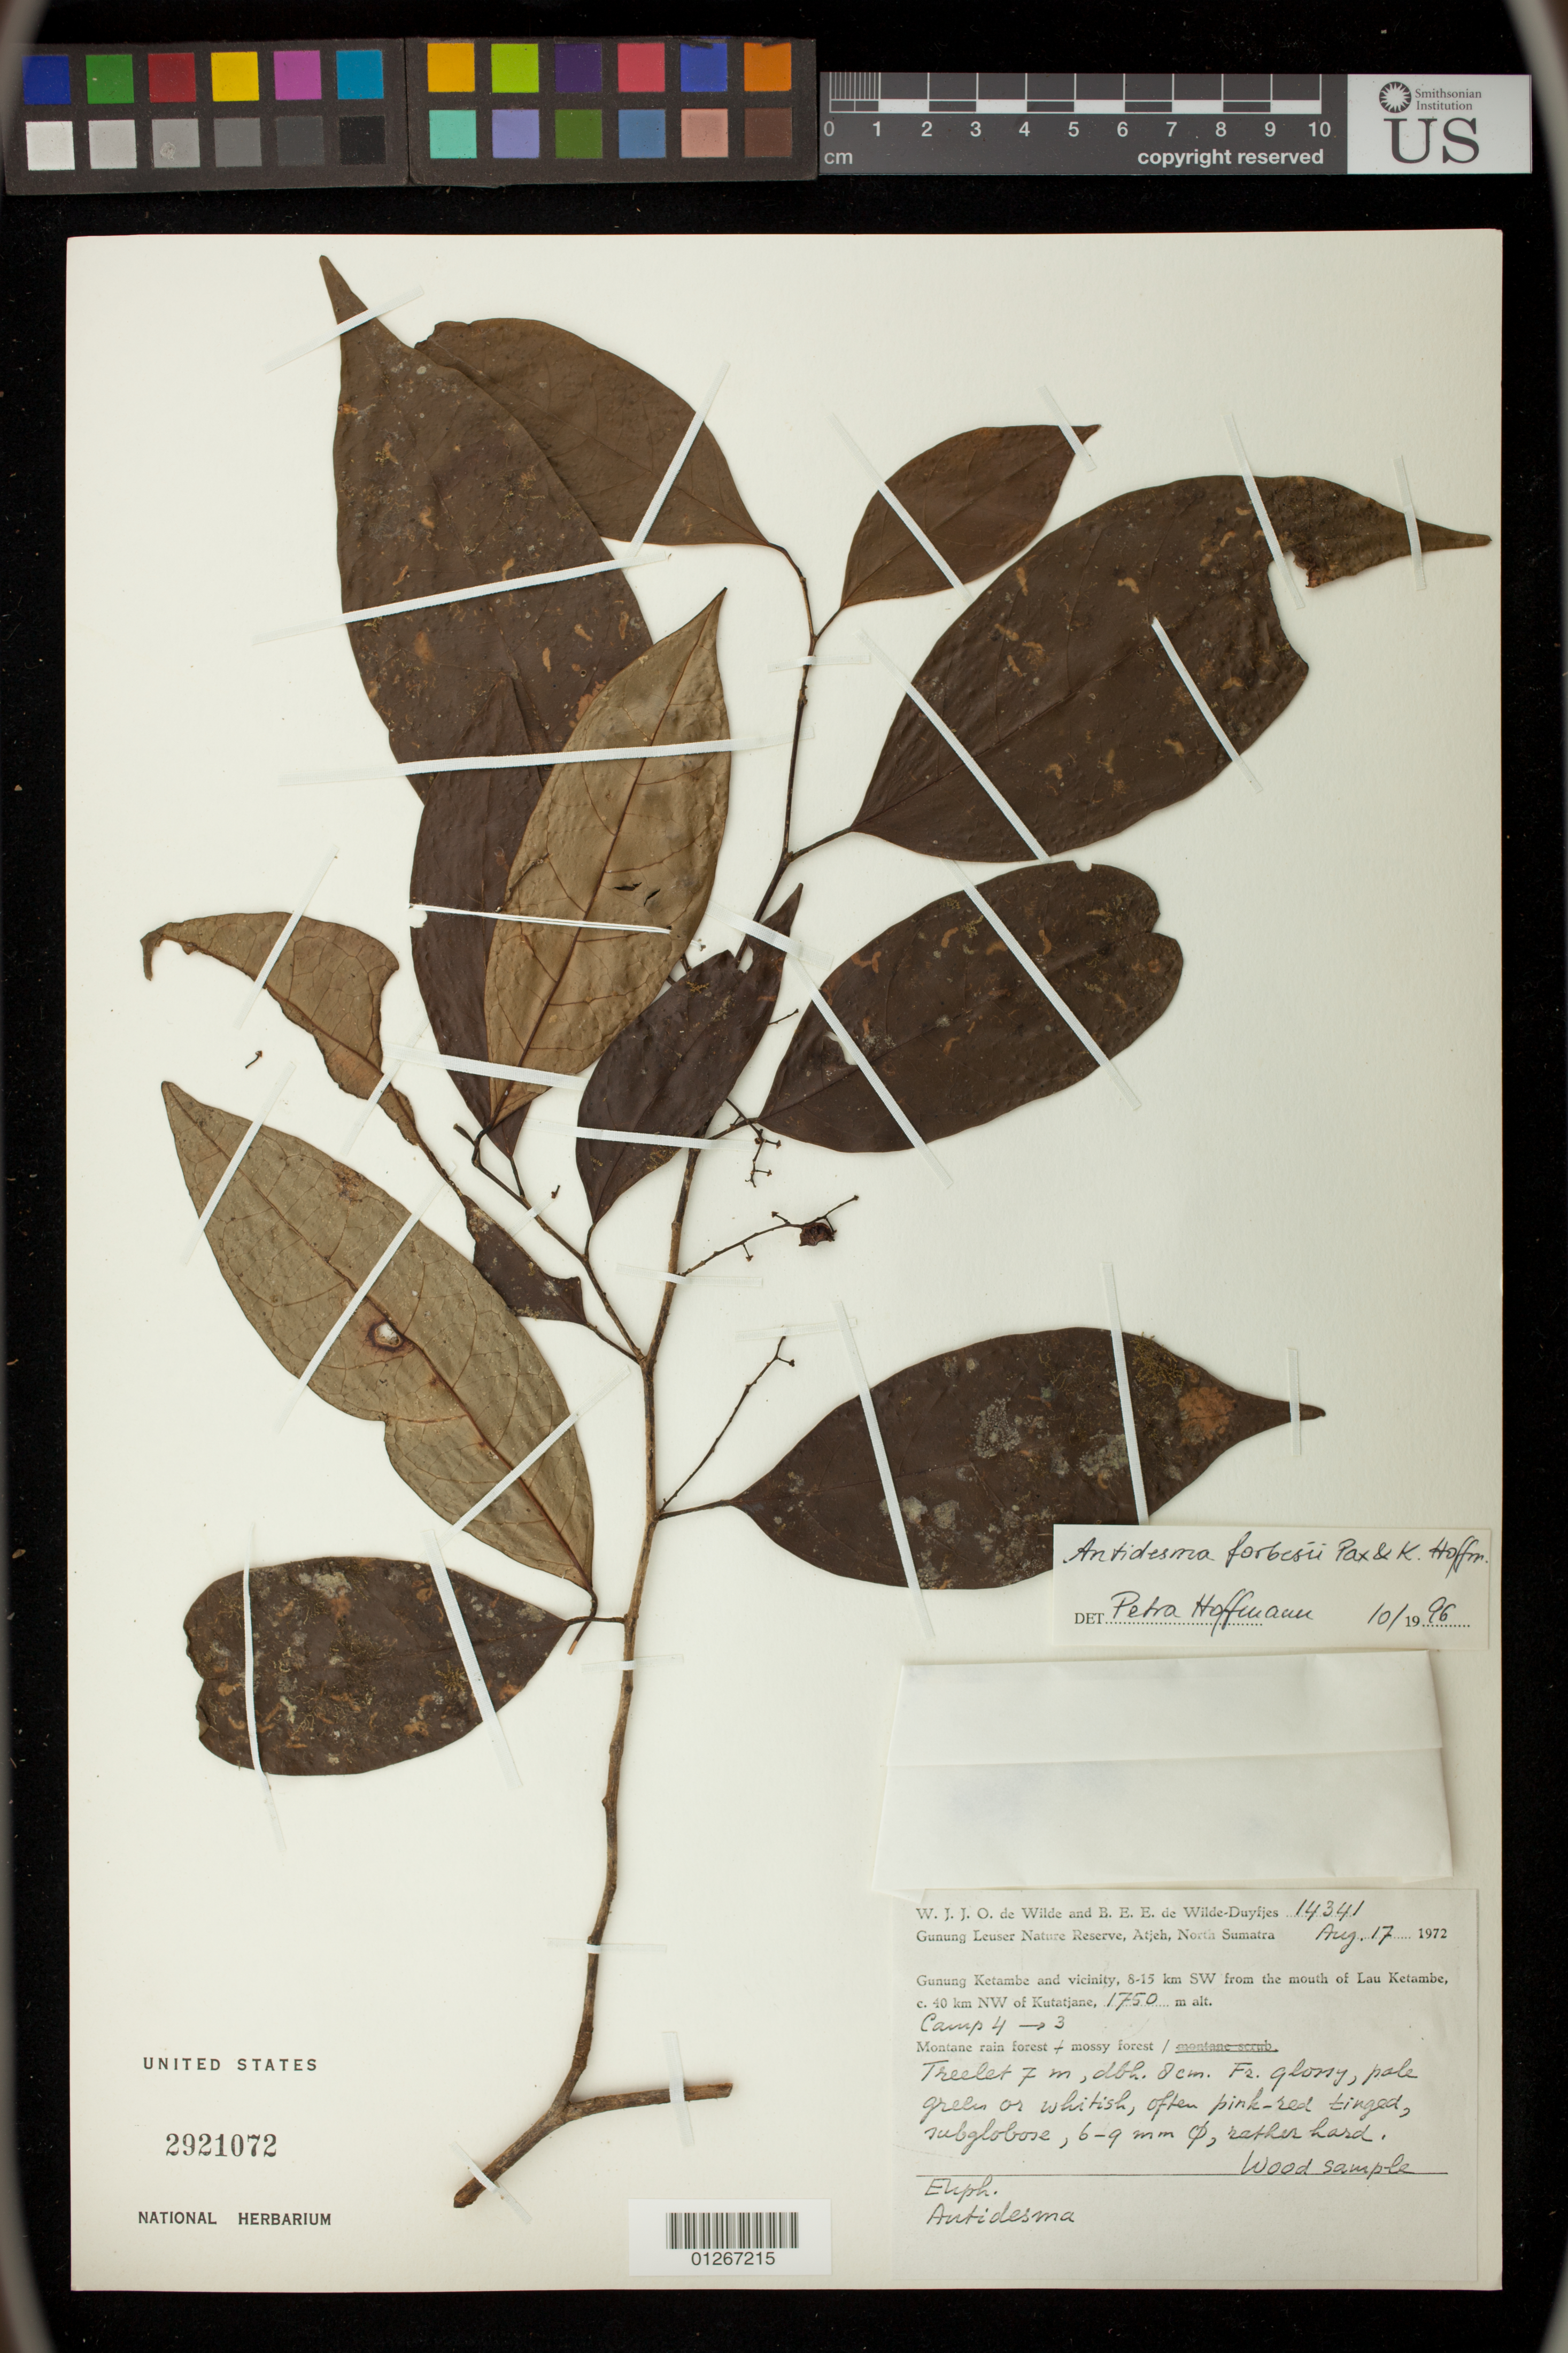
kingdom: Plantae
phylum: Tracheophyta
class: Magnoliopsida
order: Malpighiales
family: Phyllanthaceae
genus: Antidesma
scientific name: Antidesma forbesii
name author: Pax & K. Hoffm.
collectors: W. J. de Wilde & B. E. de Wilde-Duyfjes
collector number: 14341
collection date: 1972-08-17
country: Indonesia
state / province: Sumatra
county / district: Aceh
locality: Gunung Leuser Nature Reserve, Atjeh, North Sumatra.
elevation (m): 1750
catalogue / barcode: US 2921072